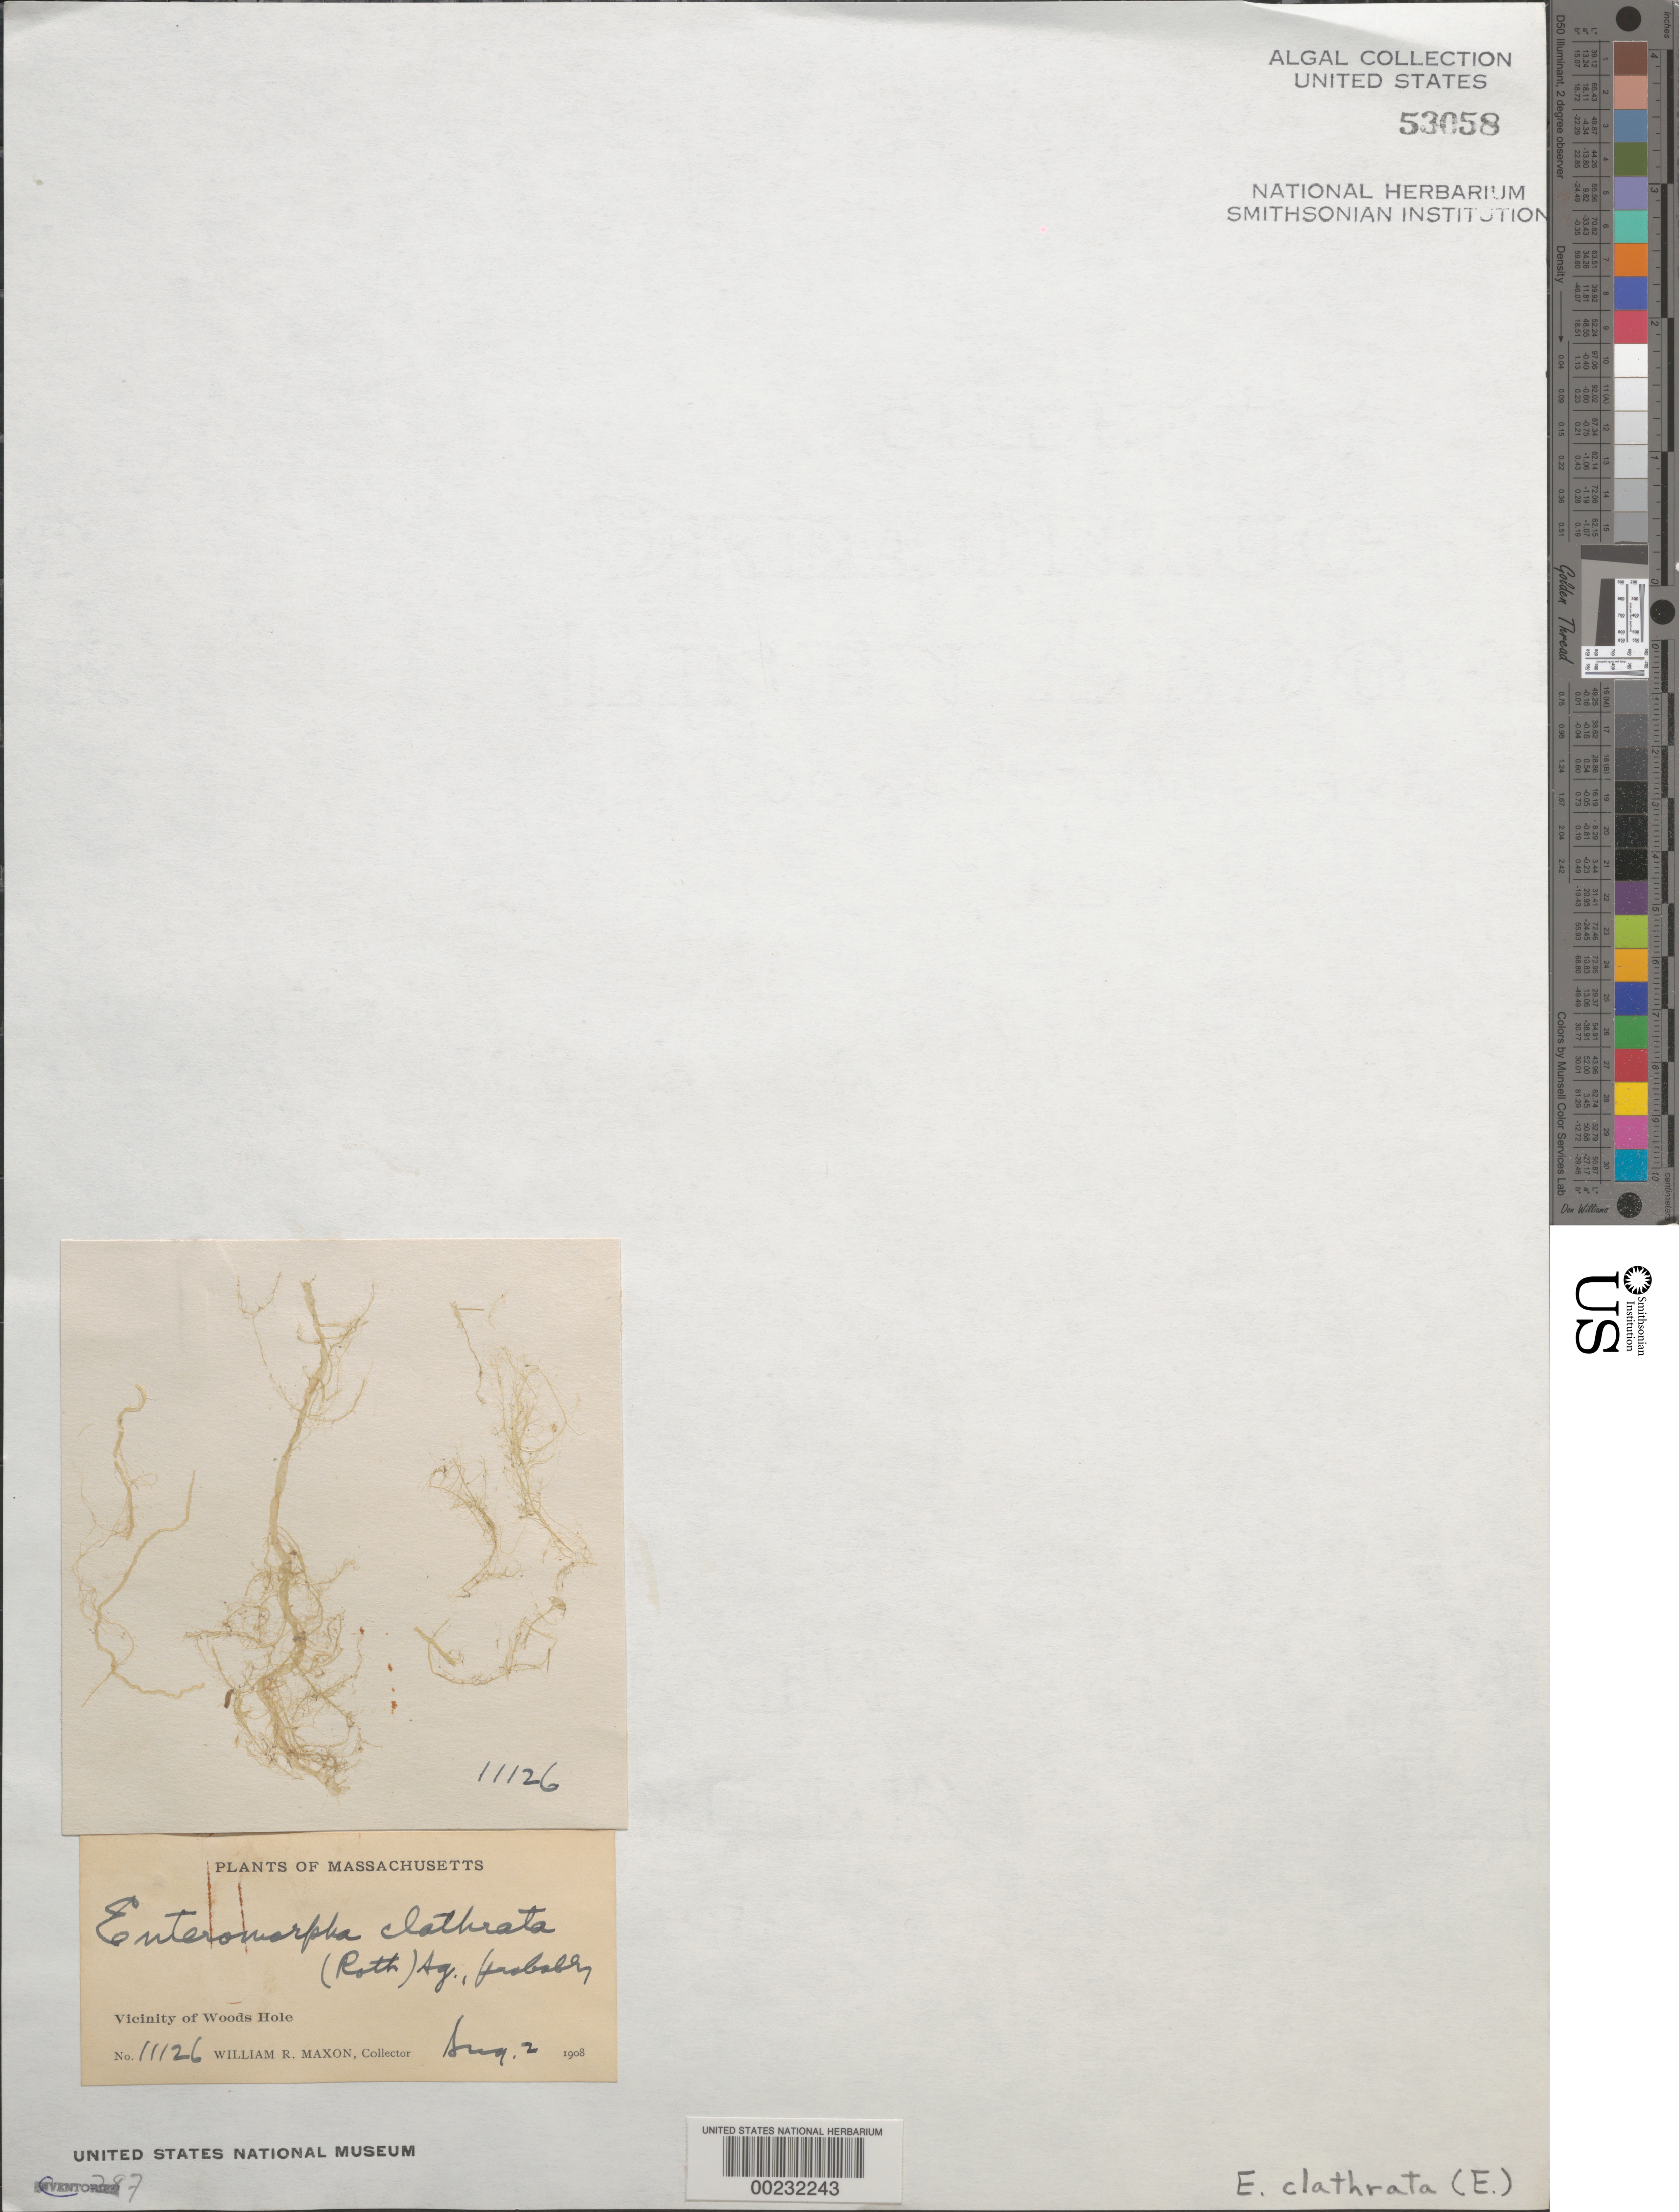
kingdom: Plantae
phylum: Chlorophyta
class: Ulvophyceae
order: Bryopsidales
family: Caulerpaceae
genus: Caulerpa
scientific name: Caulerpa chemnitzia var. vanbossae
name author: (Setch. & N.L. Gardner) Fern.-Garcia & Riosm.-Rod.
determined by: Algae name updating Project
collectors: W. R. Maxon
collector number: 11126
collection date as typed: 02 Aug 1908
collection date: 1908-08-02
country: United States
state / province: Massachusetts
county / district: Barnstable County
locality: Woods Hole area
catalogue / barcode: US 53058